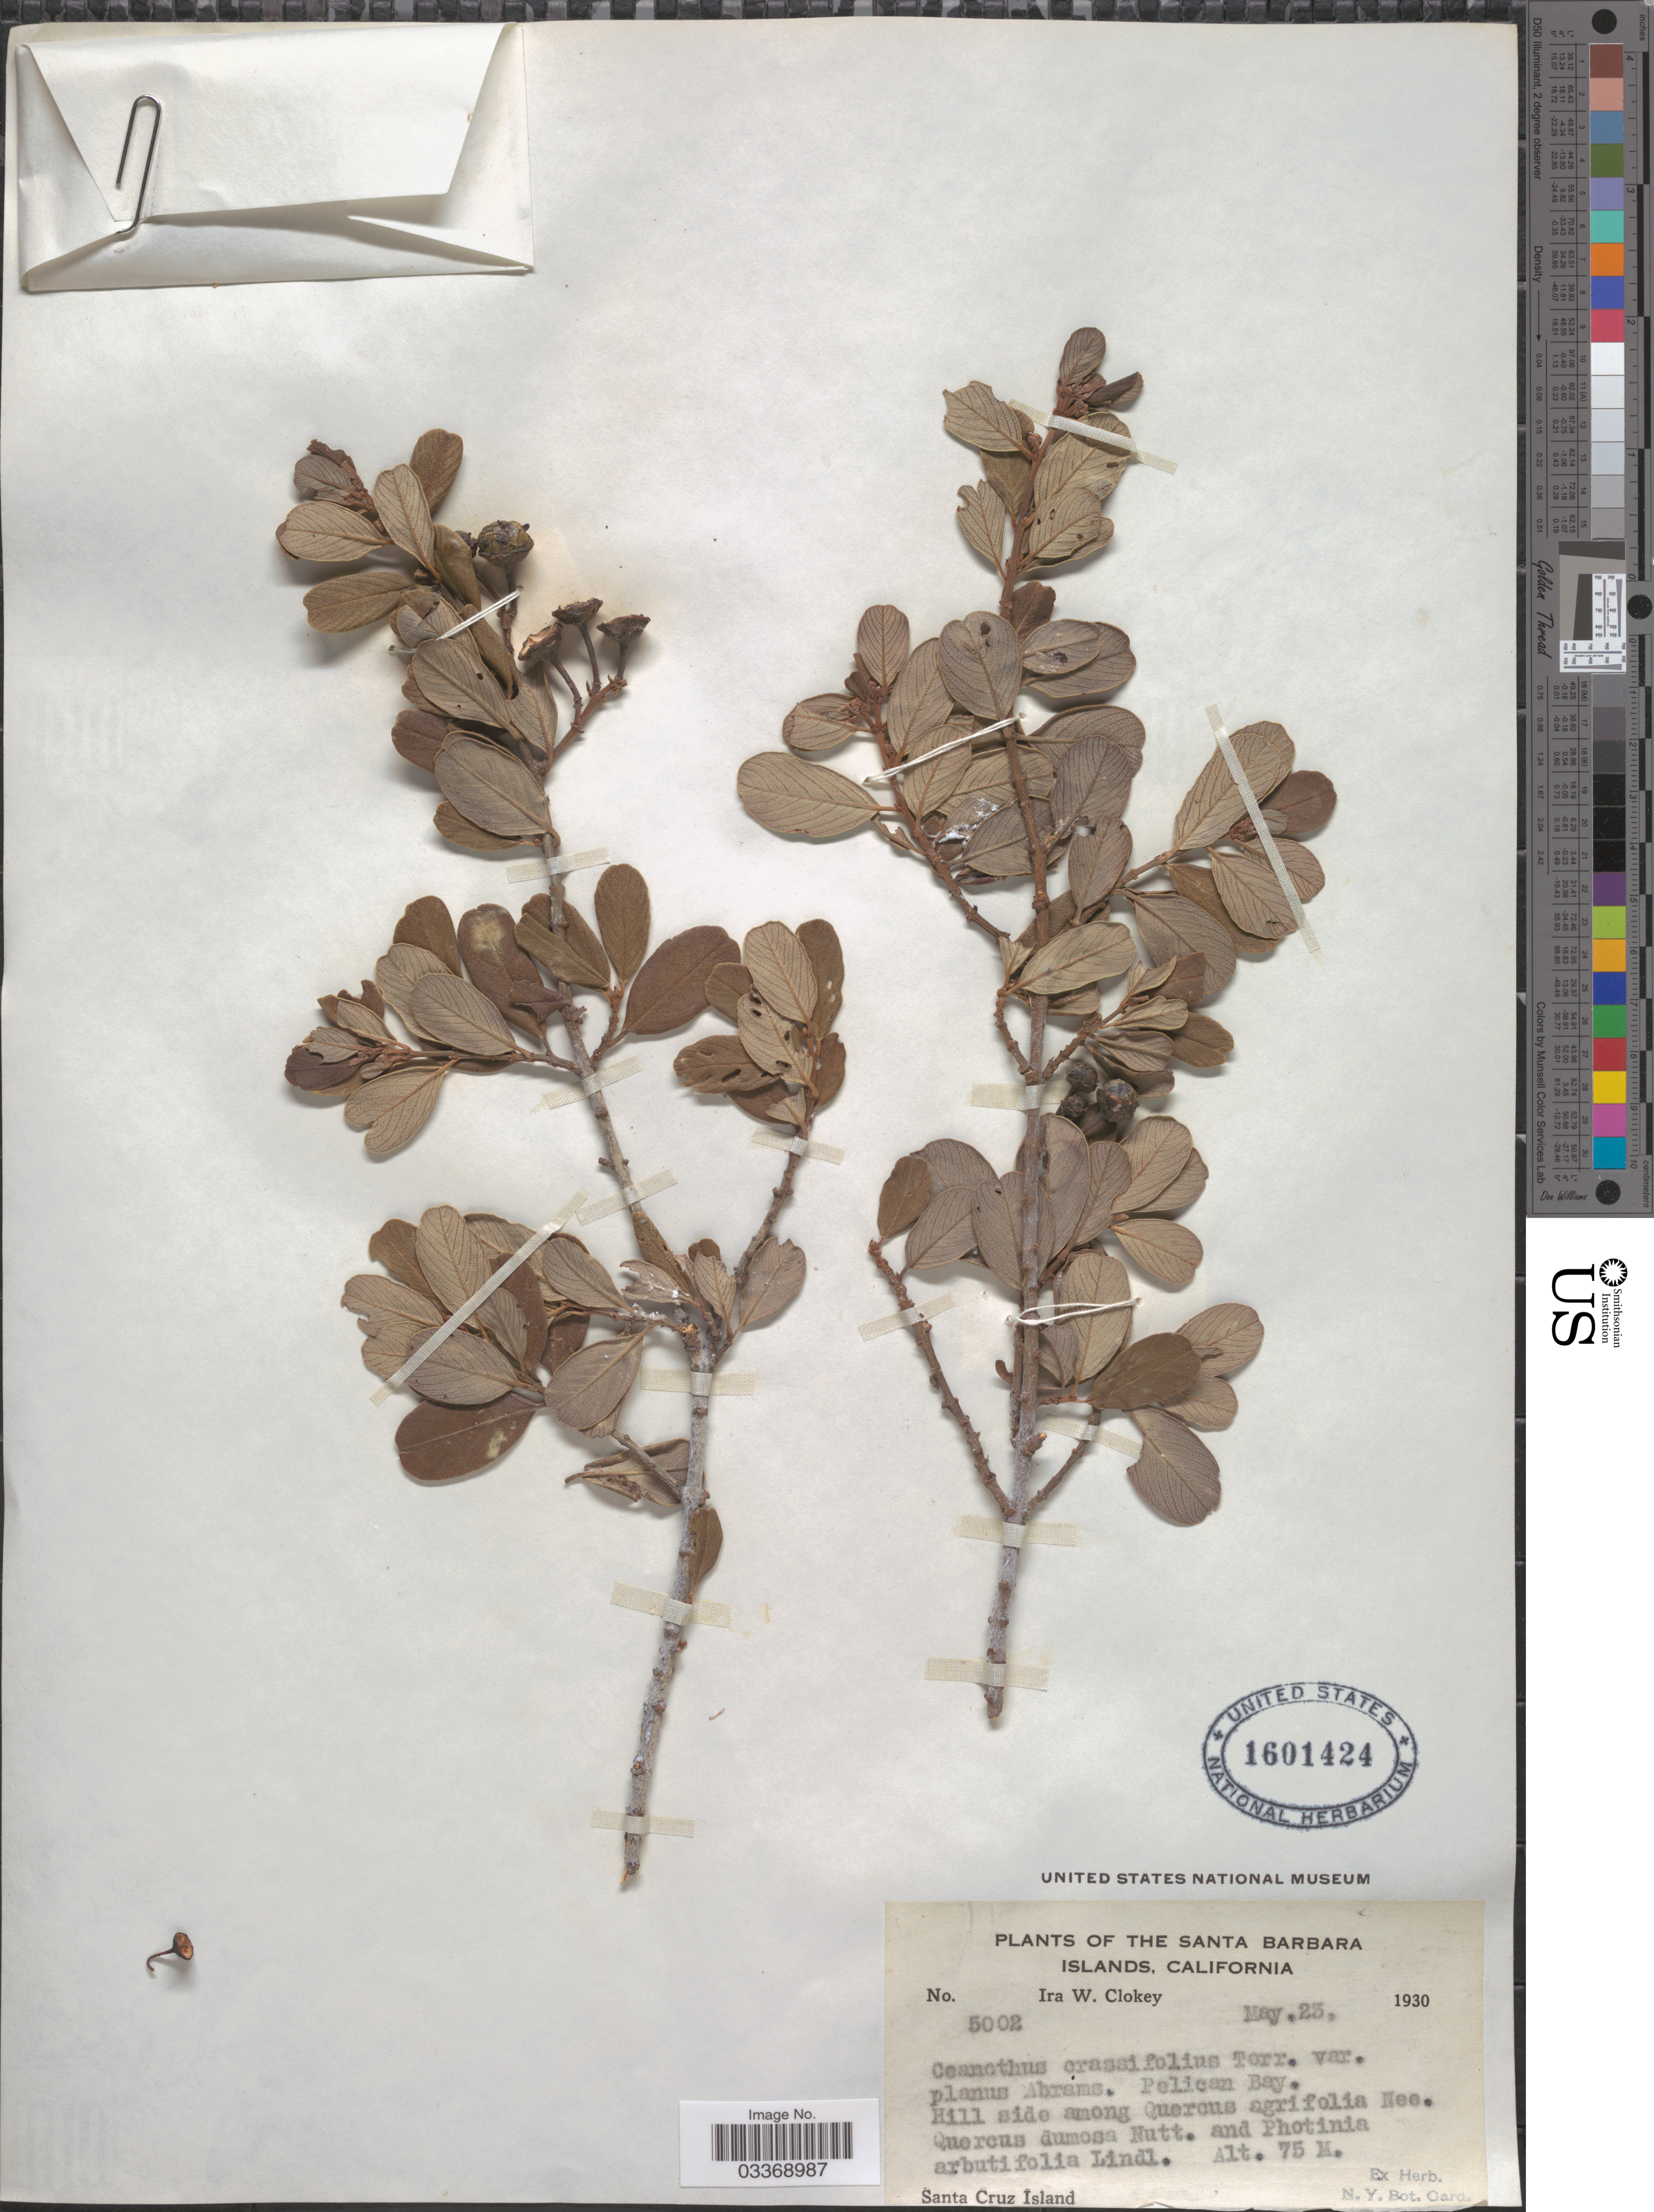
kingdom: Plantae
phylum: Tracheophyta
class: Magnoliopsida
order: Rosales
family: Rhamnaceae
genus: Ceanothus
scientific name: Ceanothus cuneatus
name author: (Hook.) Nutt.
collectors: I. W. Clokey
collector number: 5002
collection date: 1930-05-23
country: United States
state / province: California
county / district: Santa Barbara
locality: The Santa Barbara Islands. Pelican Bay. Santa Cruz Island.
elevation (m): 75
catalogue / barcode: US 1601424